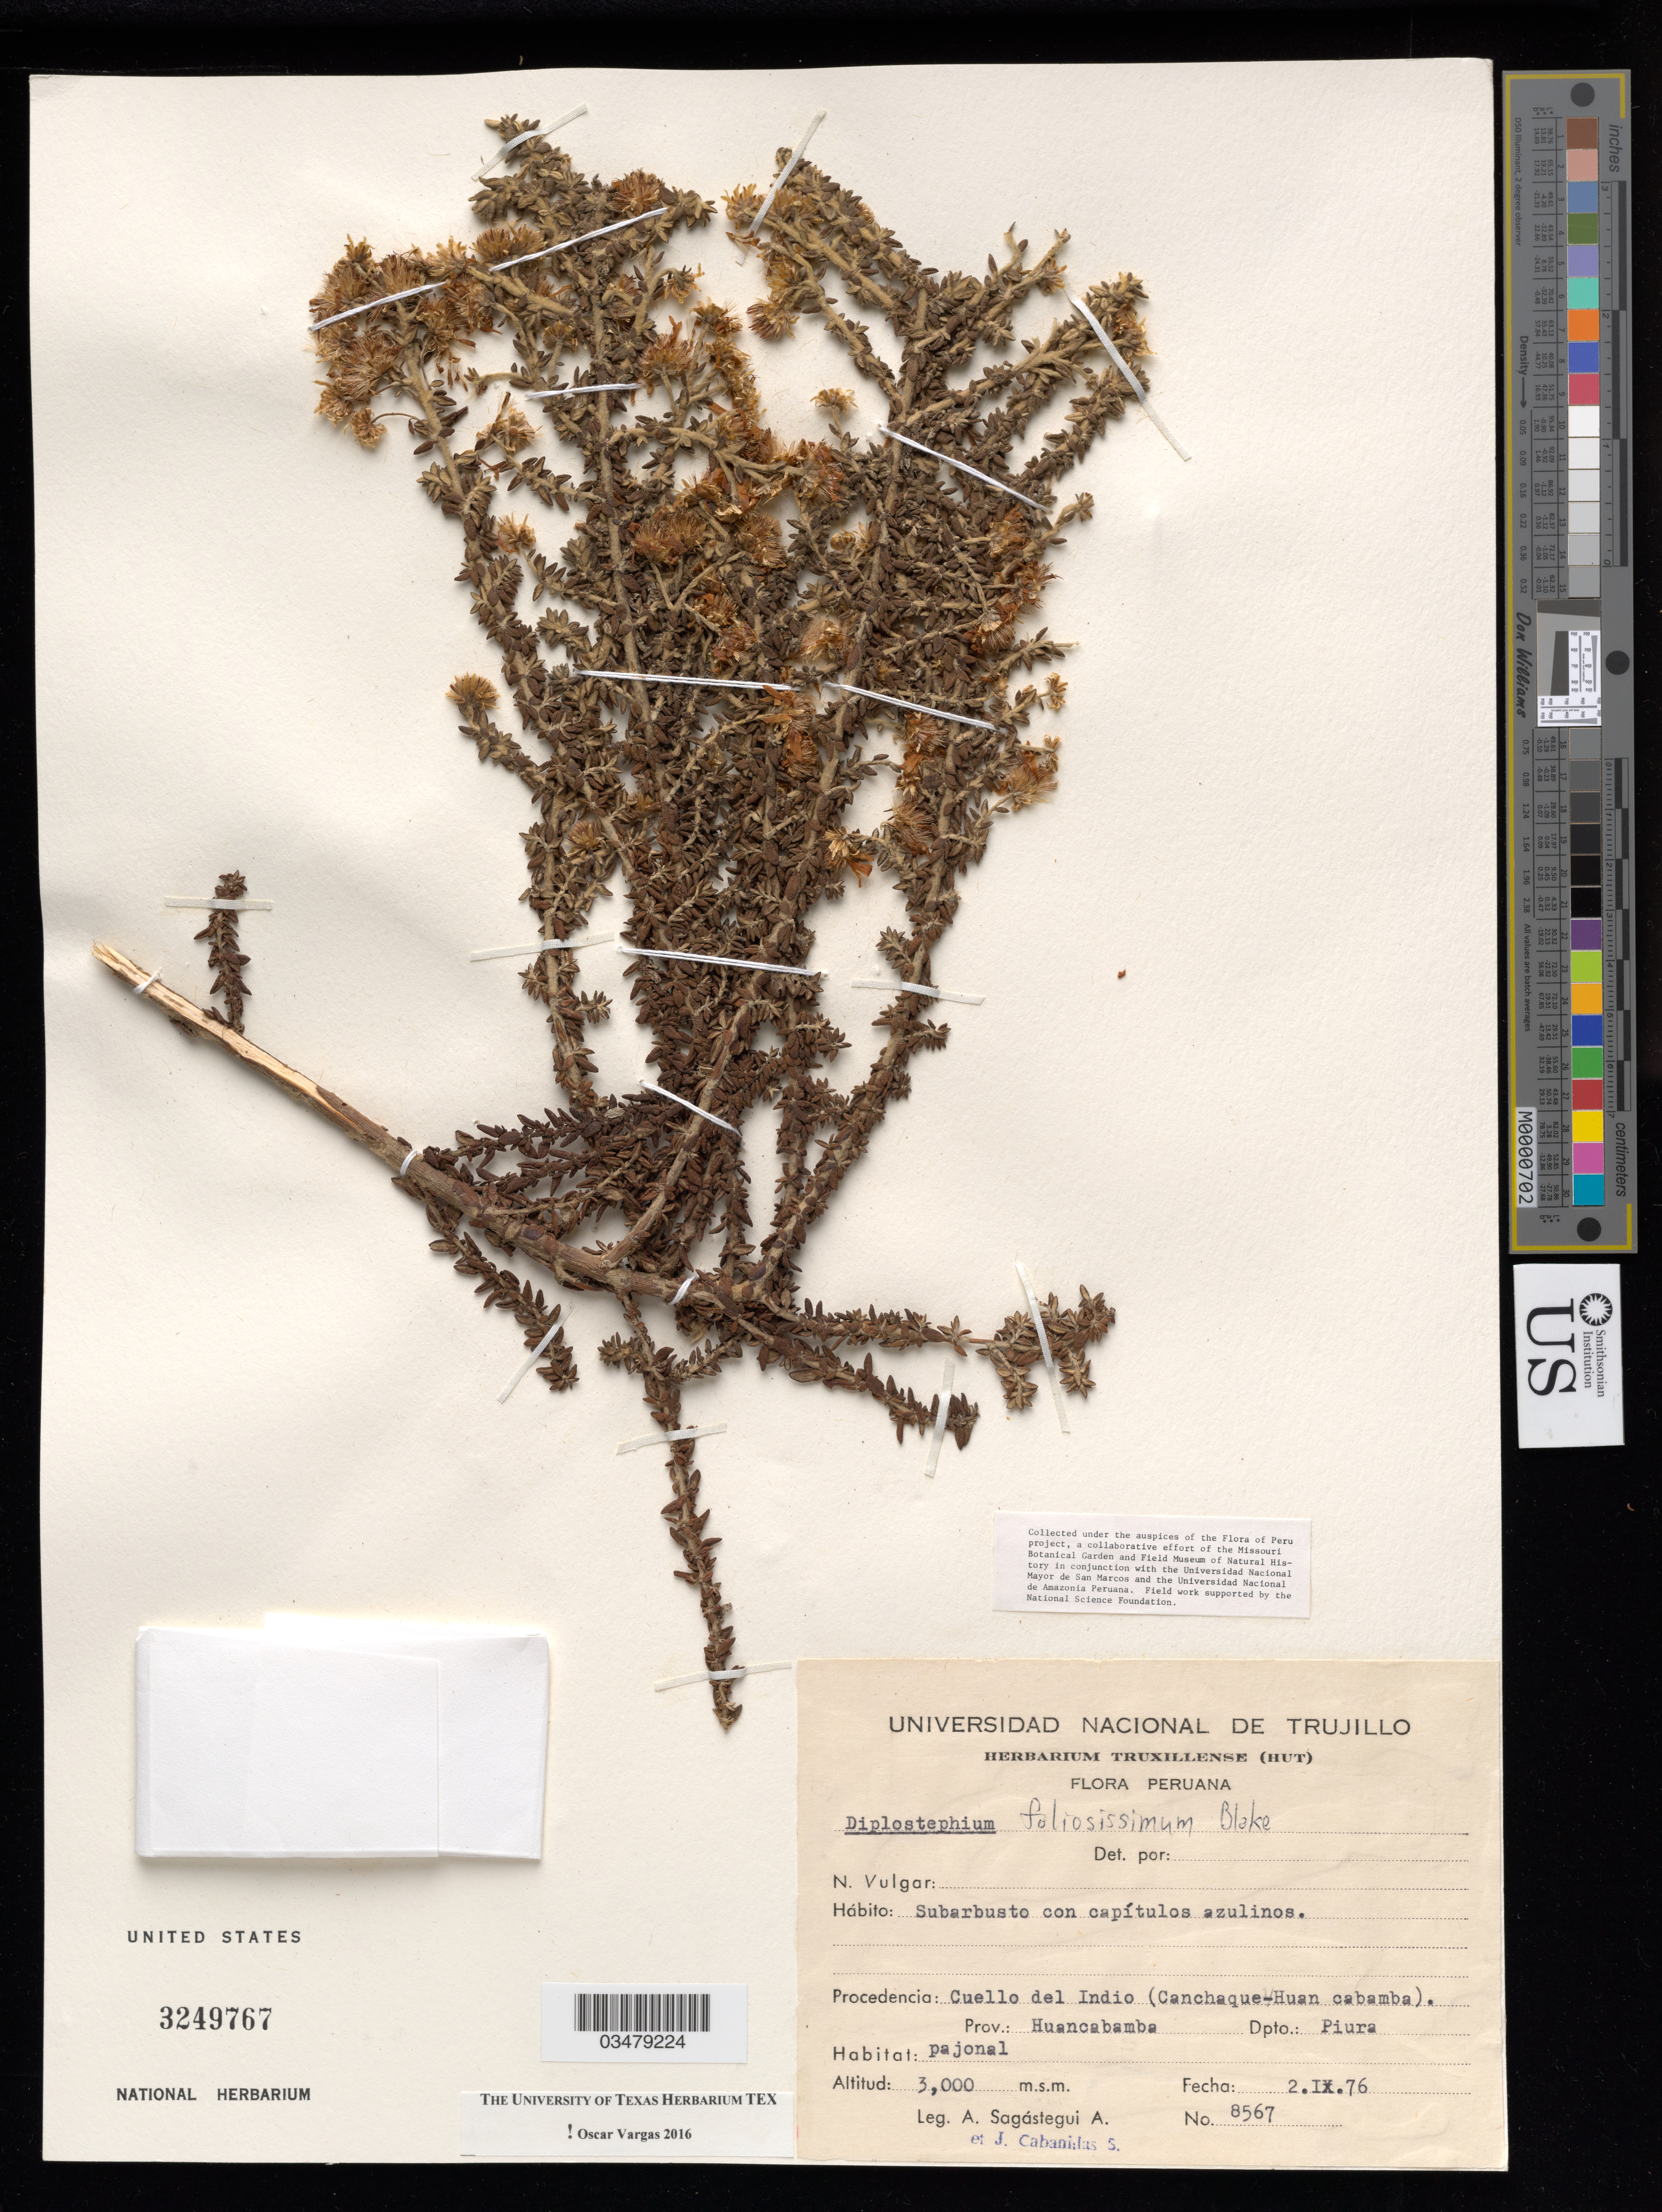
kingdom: Plantae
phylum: Tracheophyta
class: Magnoliopsida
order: Asterales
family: Asteraceae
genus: Diplostephium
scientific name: Diplostephium foliosissimum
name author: S.F. Blake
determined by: Vargas, Oscar M.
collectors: A. Sagástegui A. & J. Cabanillas S.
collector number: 8567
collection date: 1976-09-02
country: Peru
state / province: Piura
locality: Procendencia: Alrededores de Canchaque, Prov. Huancabamba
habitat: Pajonal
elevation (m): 1100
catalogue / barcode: US 3249767